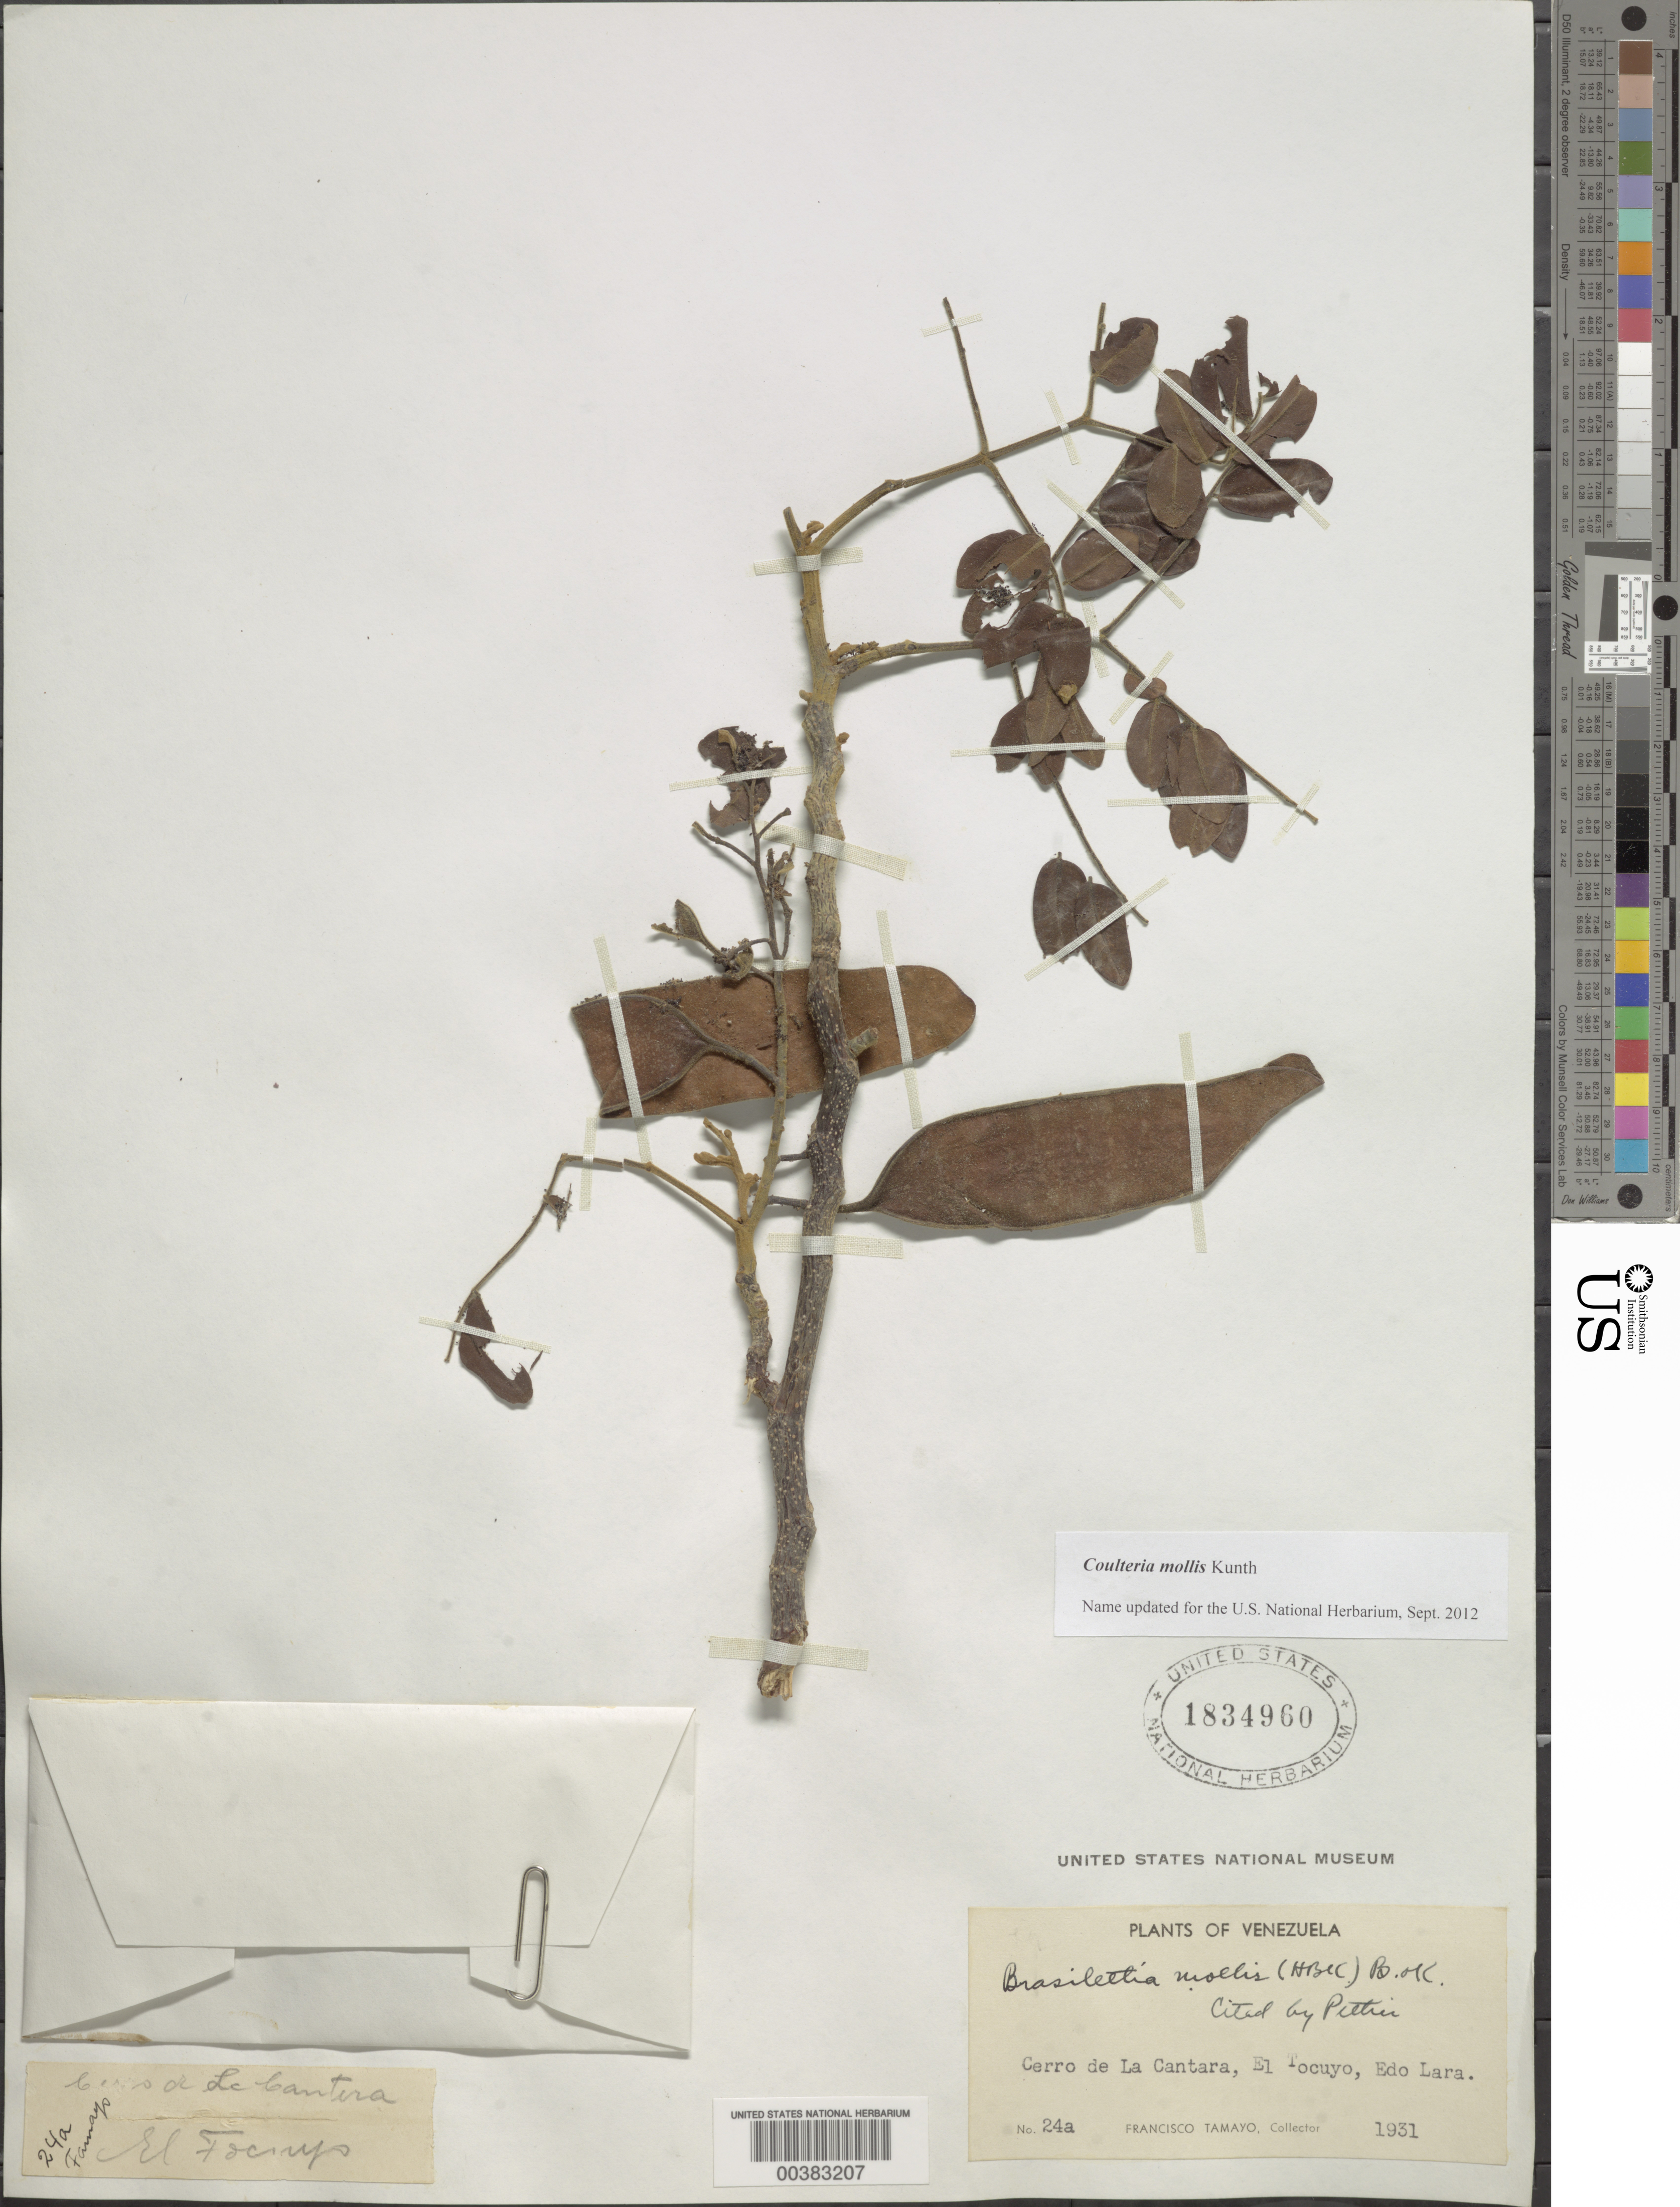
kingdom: Plantae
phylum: Tracheophyta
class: Magnoliopsida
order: Fabales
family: Fabaceae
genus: Coulteria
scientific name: Coulteria mollis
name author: Kunth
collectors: F. Tamayo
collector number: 24a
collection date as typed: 1931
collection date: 1931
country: Venezuela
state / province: Lara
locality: Cerro de la cantera, el tocuyo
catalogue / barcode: US 1834960